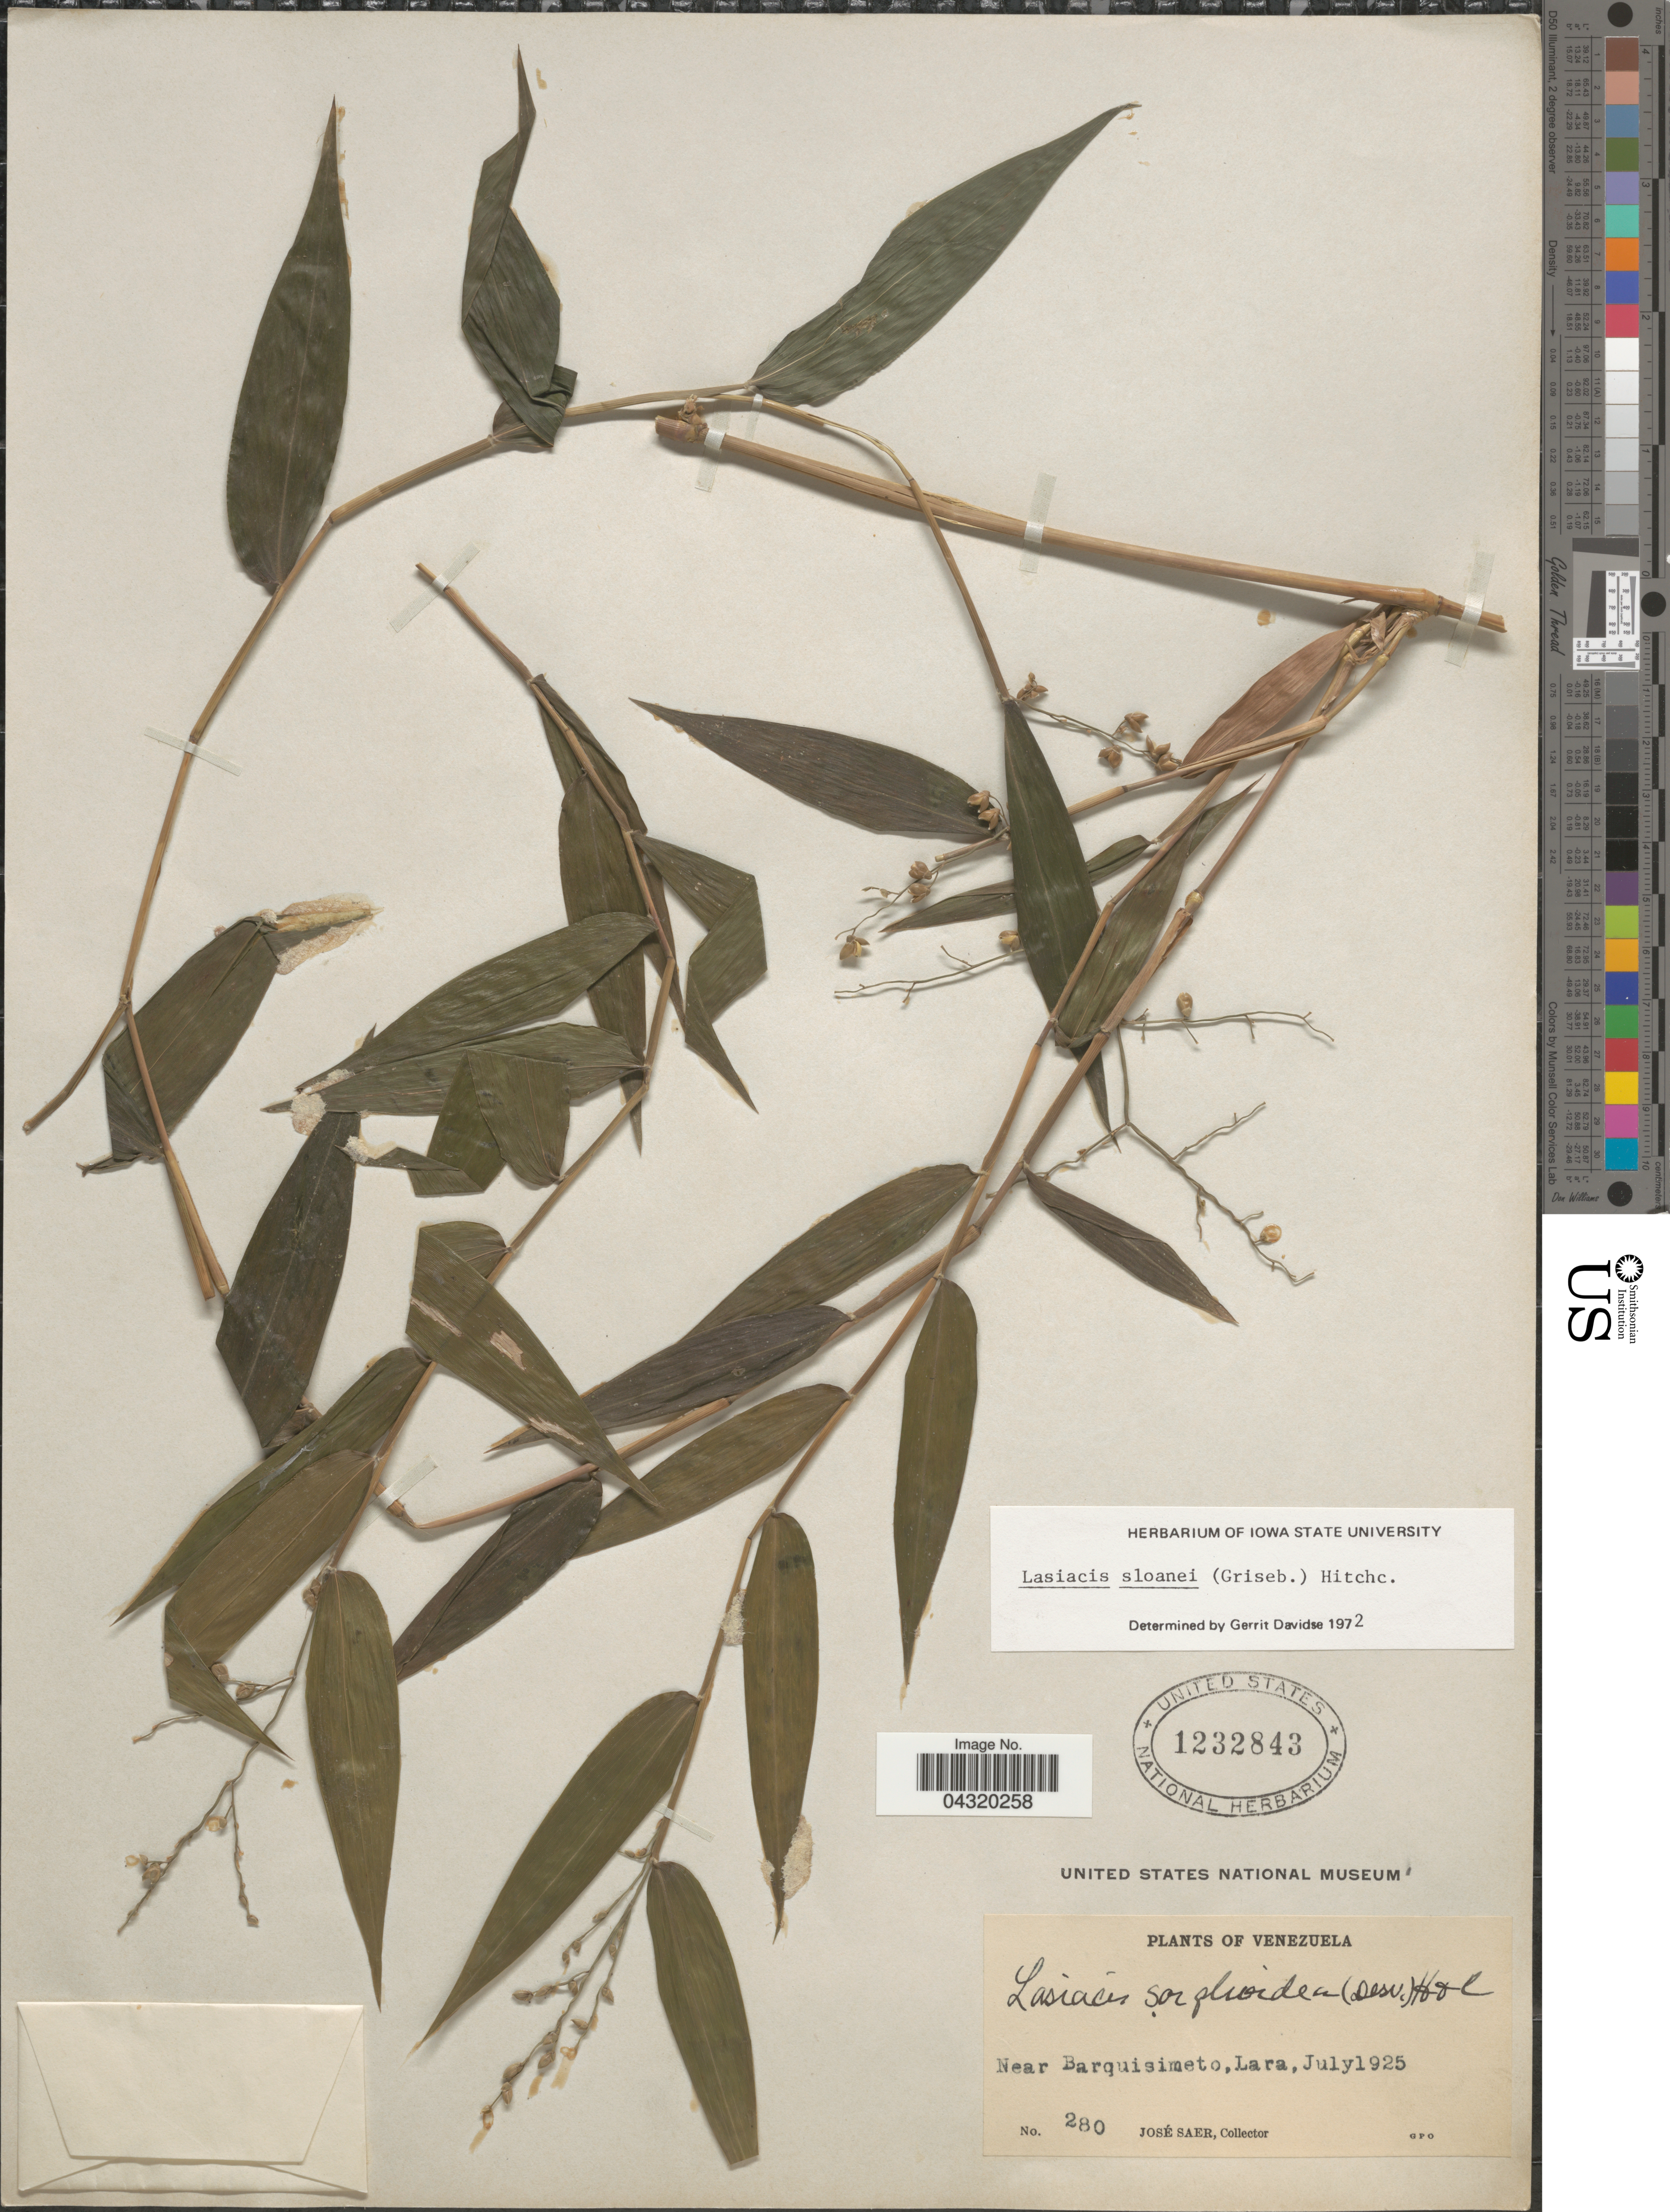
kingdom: Plantae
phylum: Tracheophyta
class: Liliopsida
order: Poales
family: Poaceae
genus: Lasiacis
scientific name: Lasiacis sloanei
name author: (Griseb.) Hitchc.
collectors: J. Saer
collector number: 280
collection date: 1925-07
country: Venezuela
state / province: Lara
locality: Near Barquisimeto.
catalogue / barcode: US 1232843